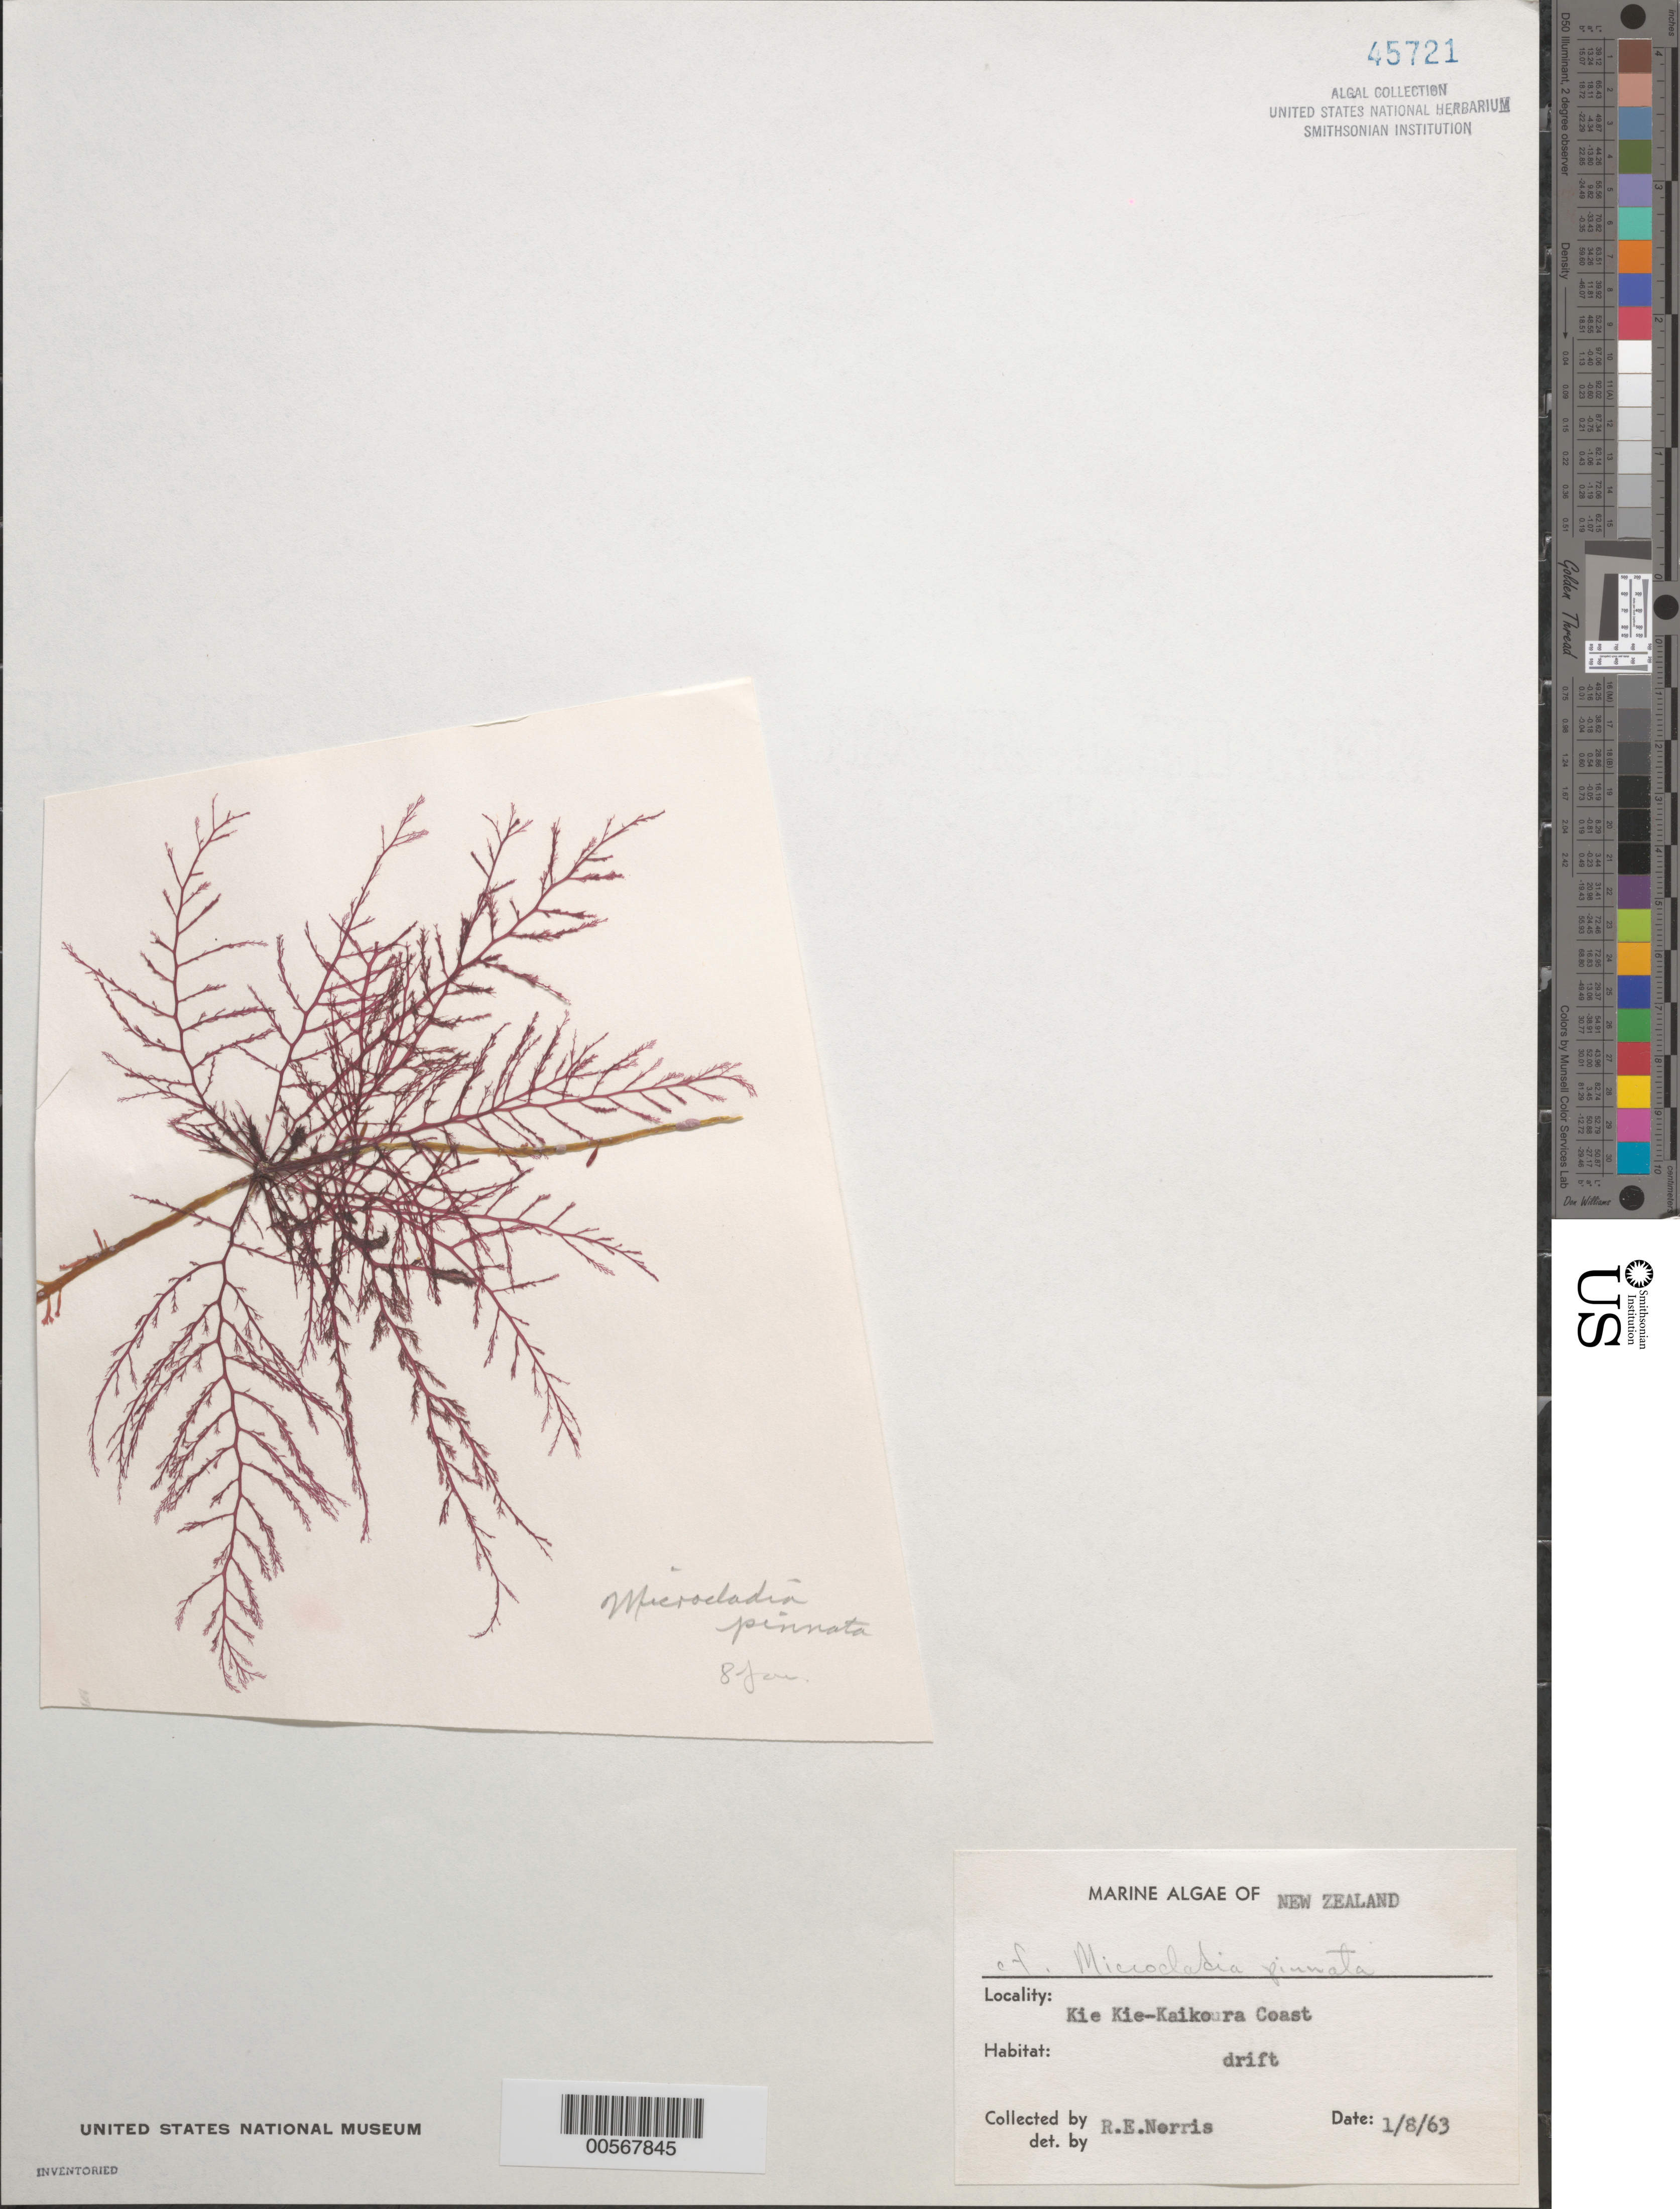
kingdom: Plantae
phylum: Rhodophyta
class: Florideophyceae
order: Ceramiales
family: Ceramiaceae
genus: Microcladia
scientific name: Microcladia pinnata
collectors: R. E. Norris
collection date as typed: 08 Jan 1963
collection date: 1963-01-08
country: New Zealand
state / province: Canterbury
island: South Island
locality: Kie Kie-Kaikoura Coast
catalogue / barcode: US 45721